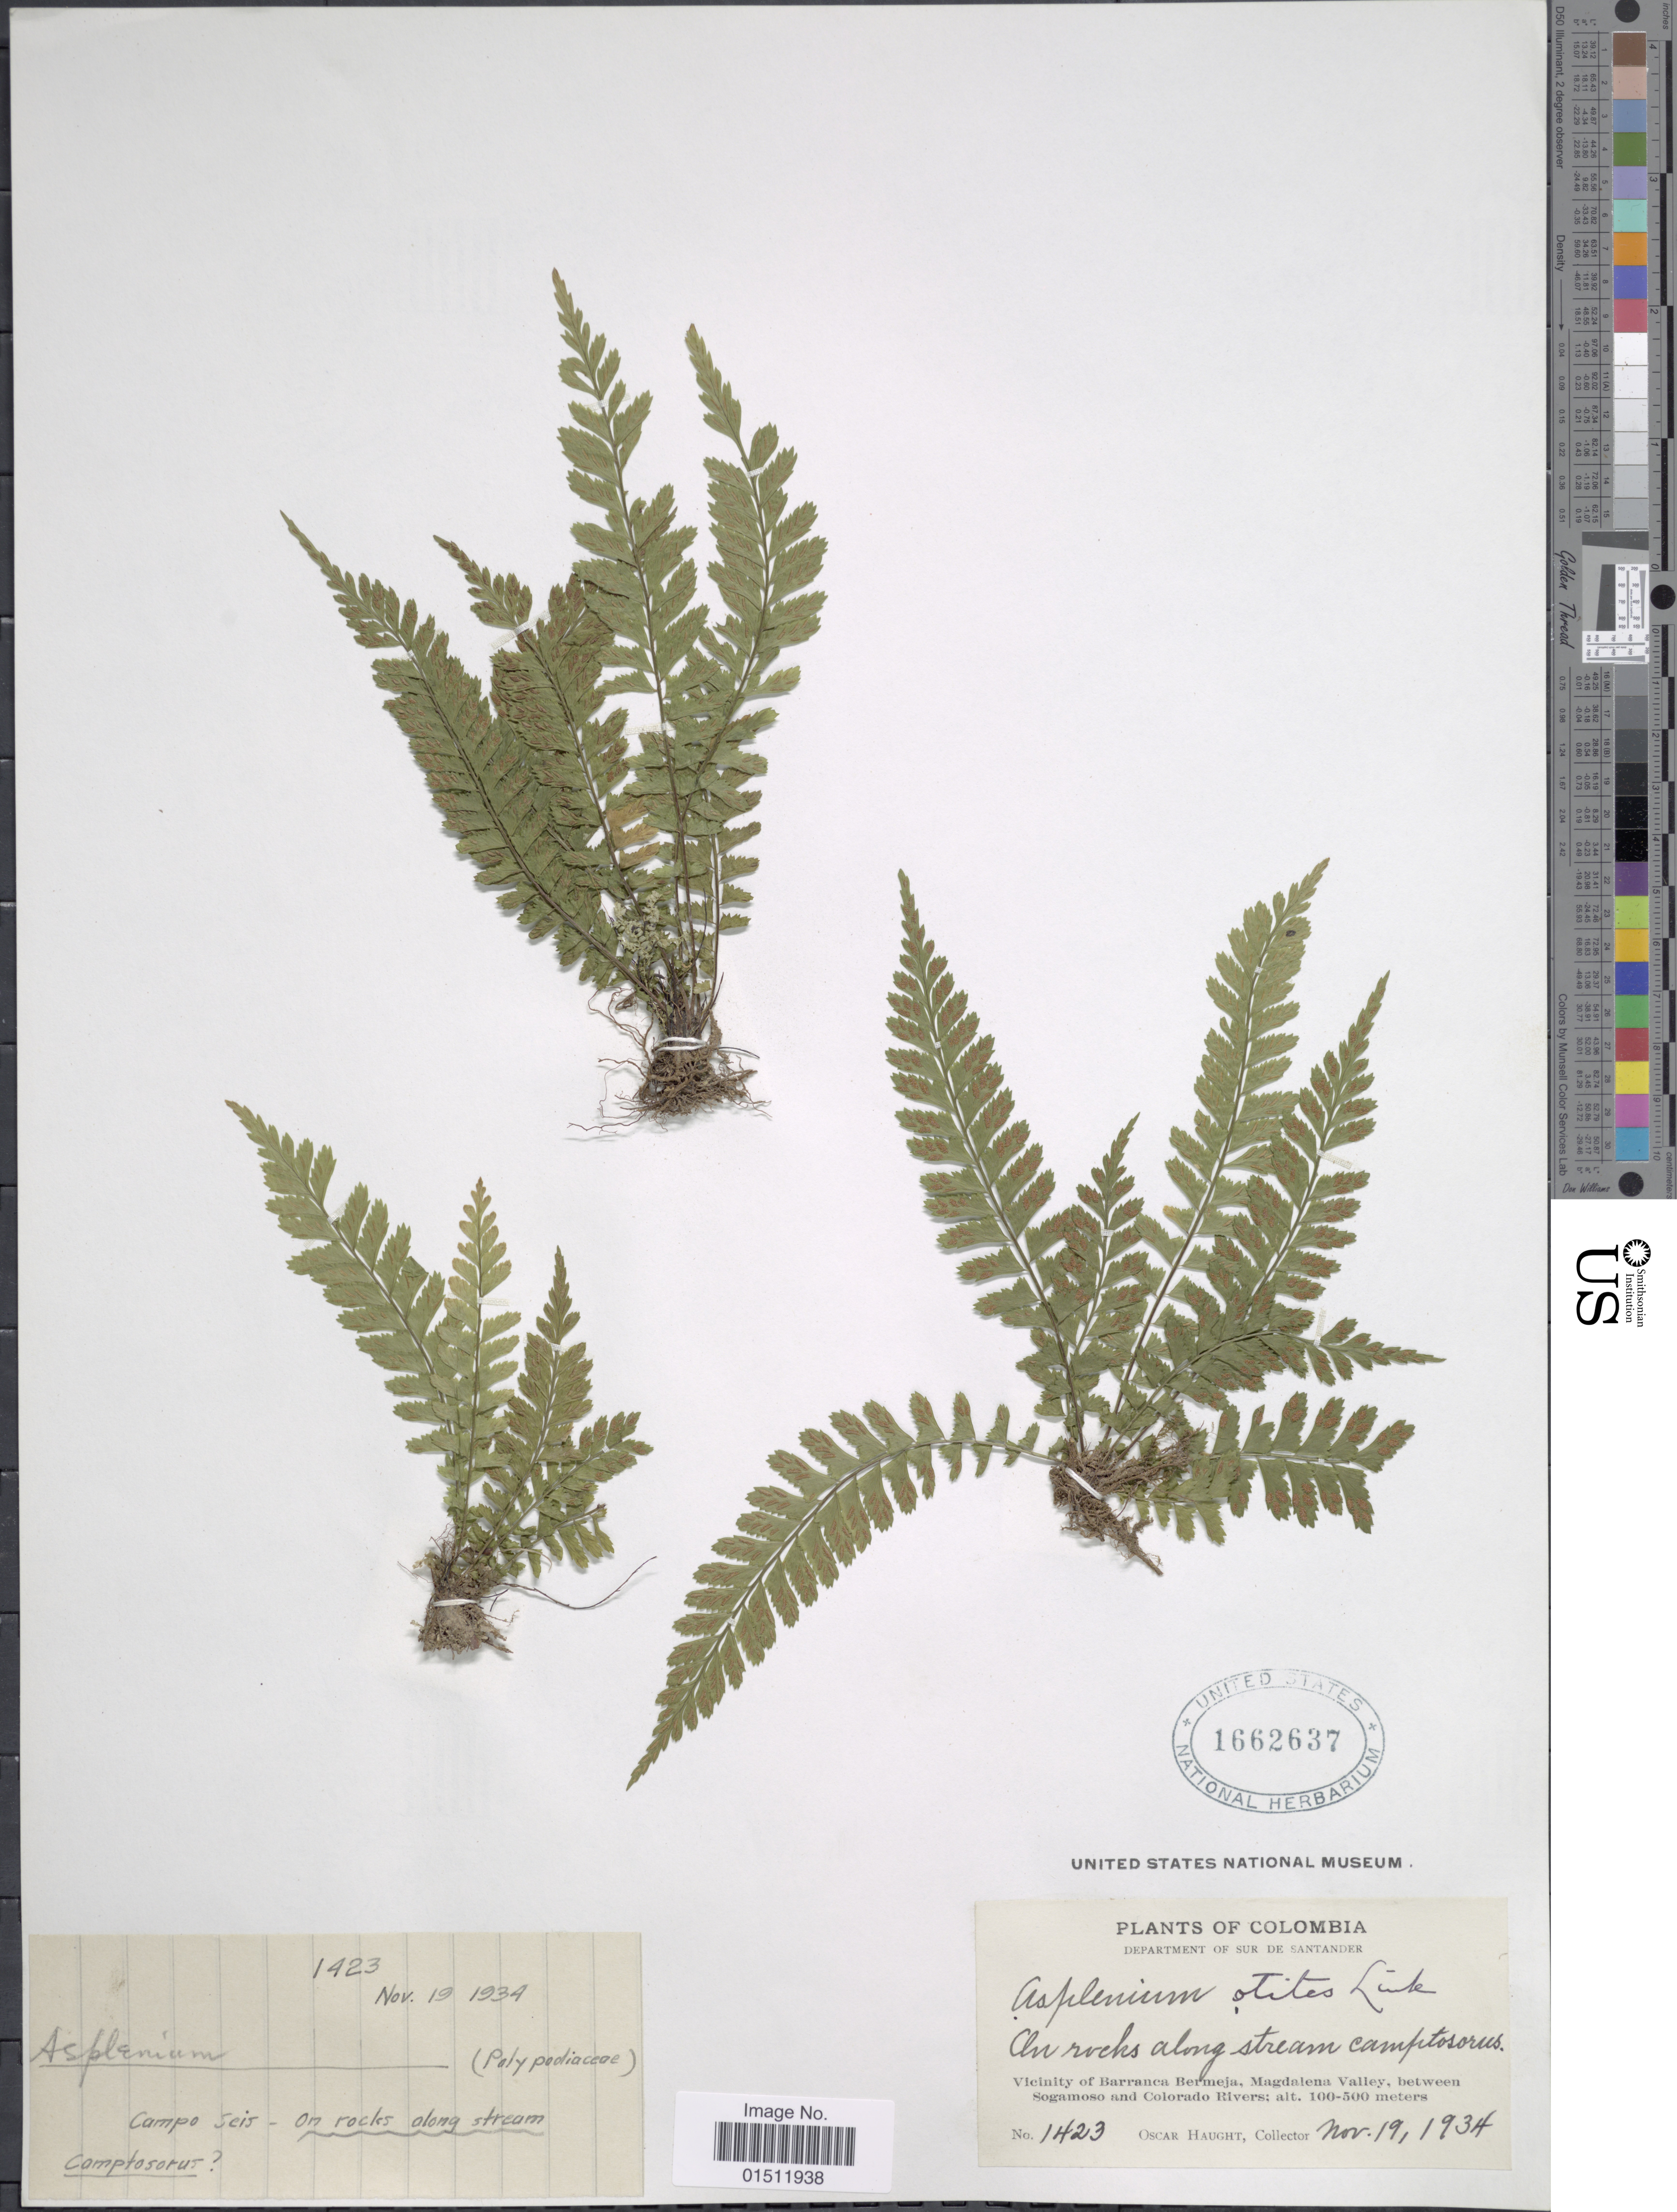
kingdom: Plantae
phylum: Tracheophyta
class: Polypodiopsida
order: Polypodiales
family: Aspleniaceae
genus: Asplenium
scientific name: Asplenium otites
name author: Link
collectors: O. L. Haught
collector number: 1423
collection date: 1934-11-19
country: Colombia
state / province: Magdalena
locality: Vicinity of Barranca Bermeja, Magdalena Valley, between Sogamosa and Colorado Rivers.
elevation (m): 100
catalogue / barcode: US 1662637